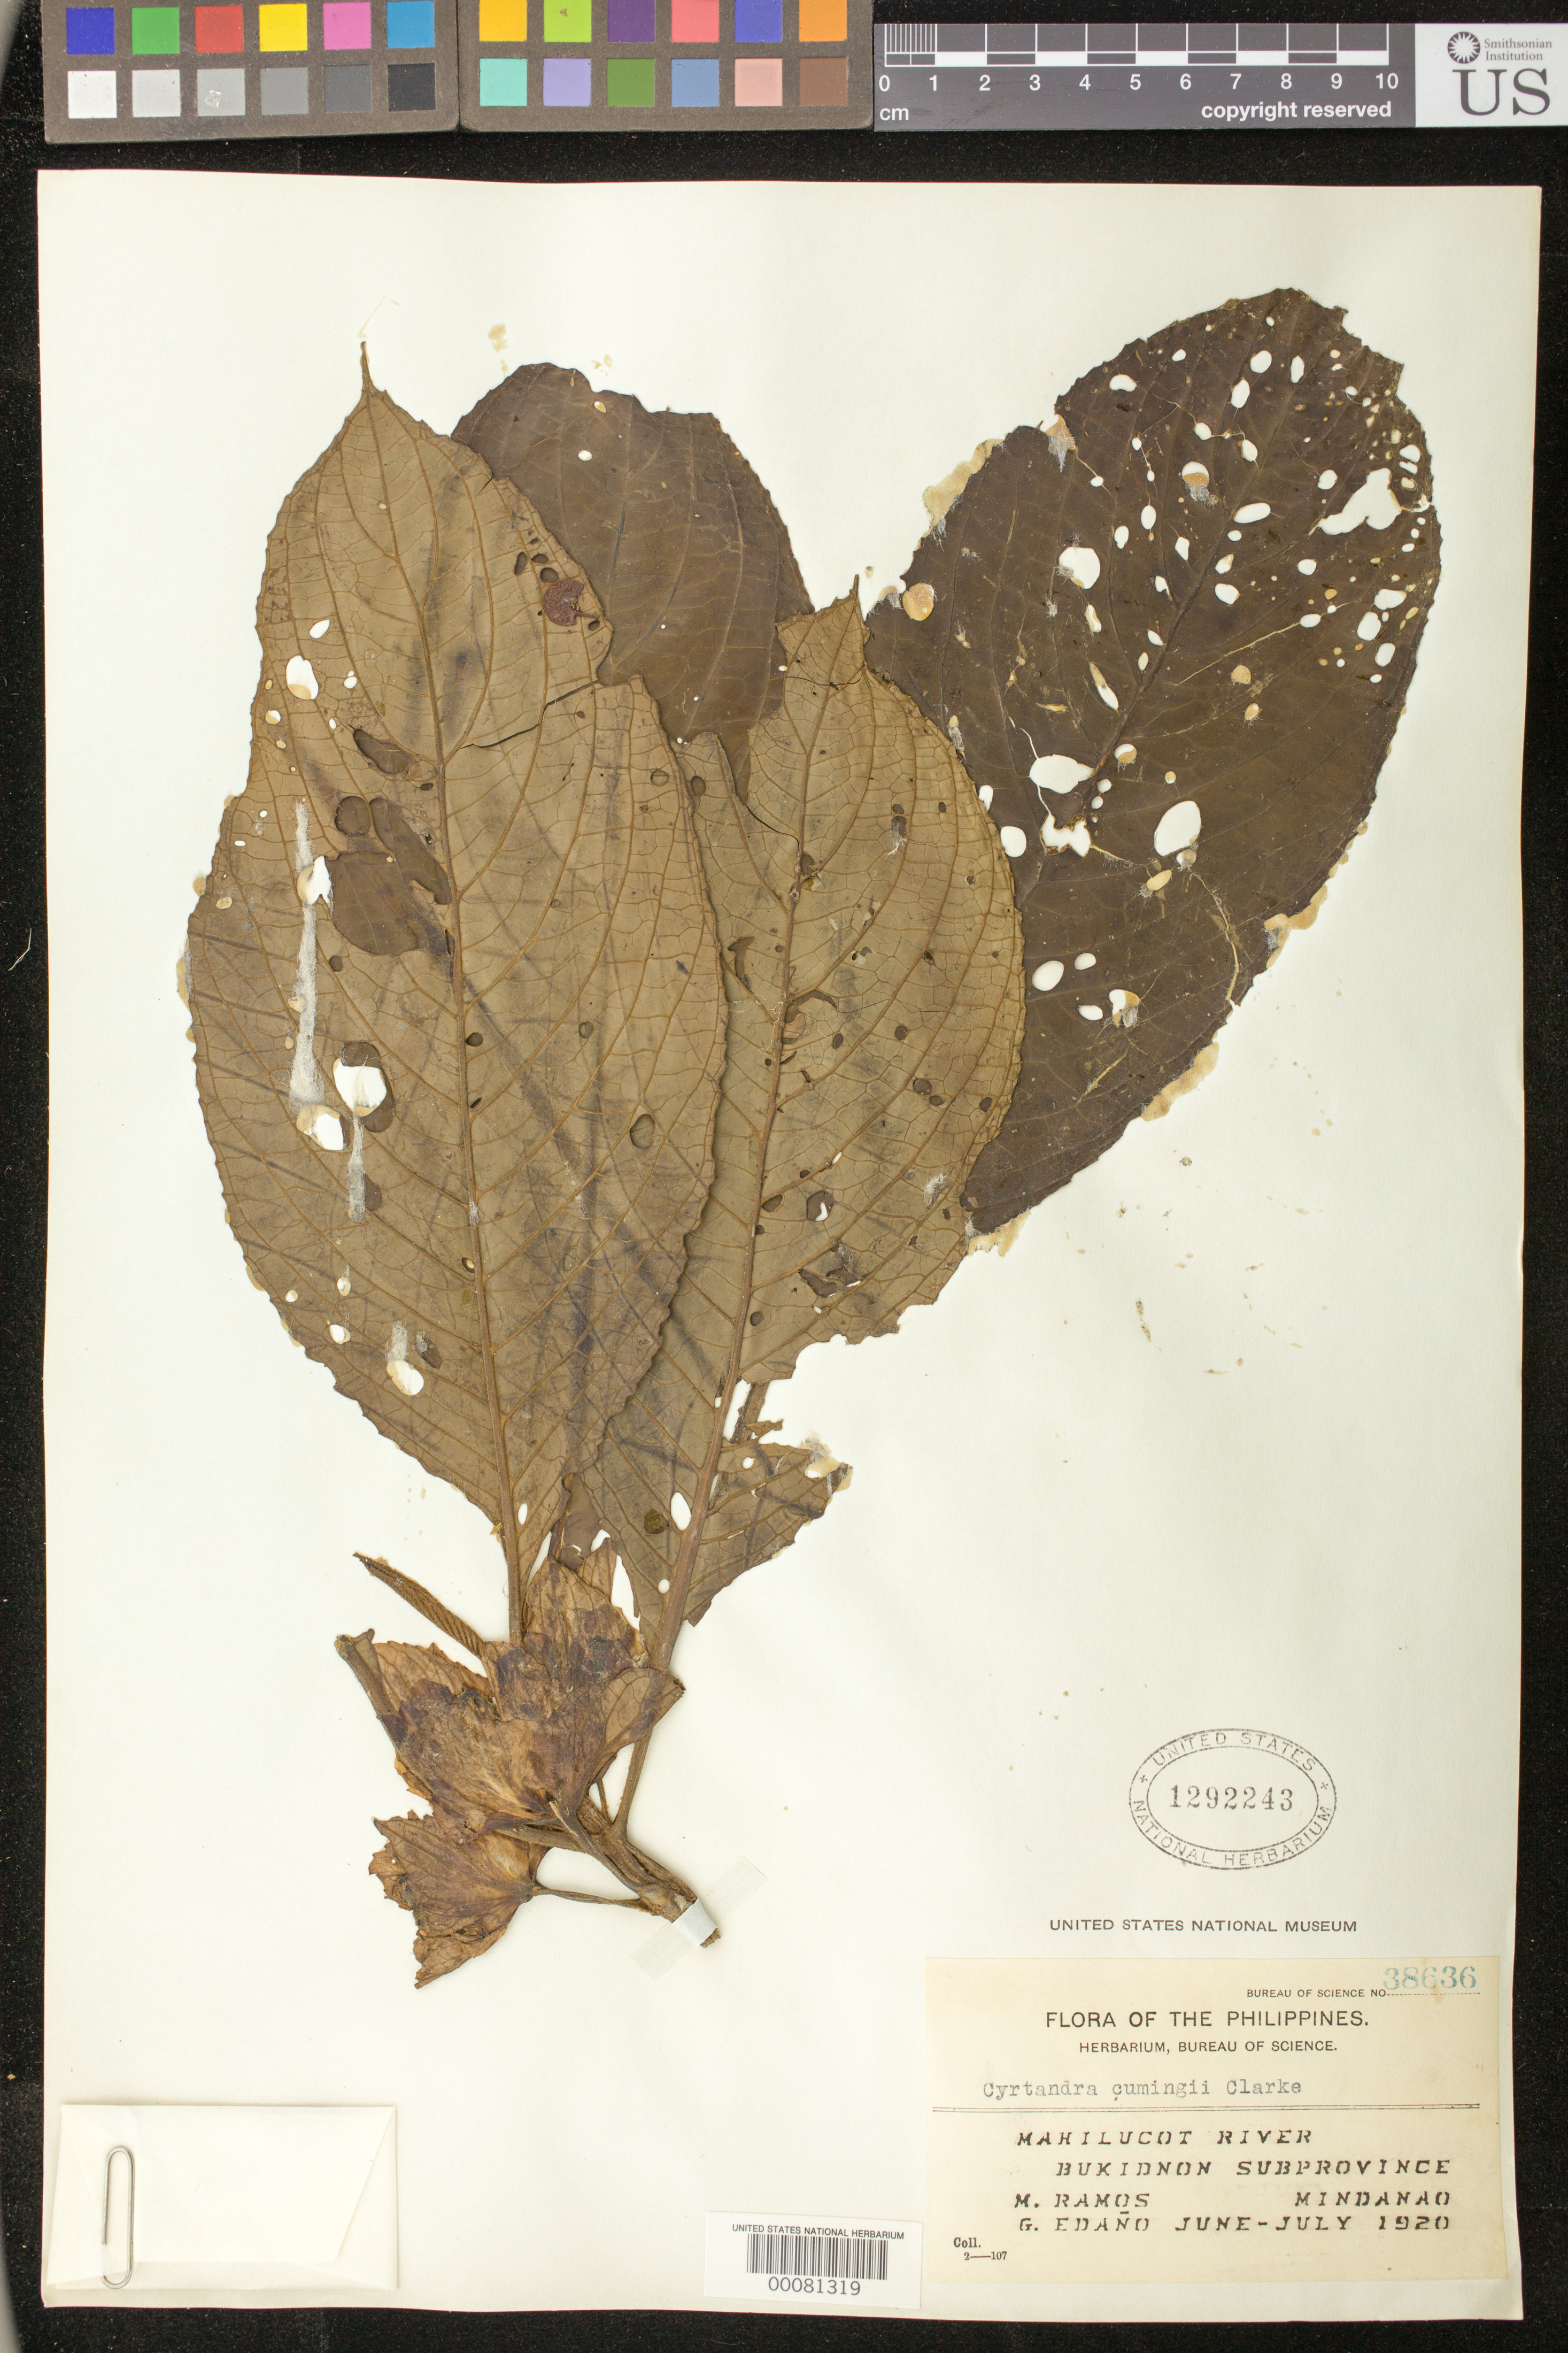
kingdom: Plantae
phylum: Tracheophyta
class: Magnoliopsida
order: Lamiales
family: Gesneriaceae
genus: Cyrtandra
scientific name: Cyrtandra cumingii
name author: C.B. Clarke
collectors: M. Ramos & G. Edaño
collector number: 38636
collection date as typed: Jun-Jul 1920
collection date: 1920-06/1920-07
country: Philippines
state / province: Northern Mindanao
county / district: Bukidnon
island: Mindanao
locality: Bukidnon, Mahilucot river, bukidnon subprovince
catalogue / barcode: US 1292243